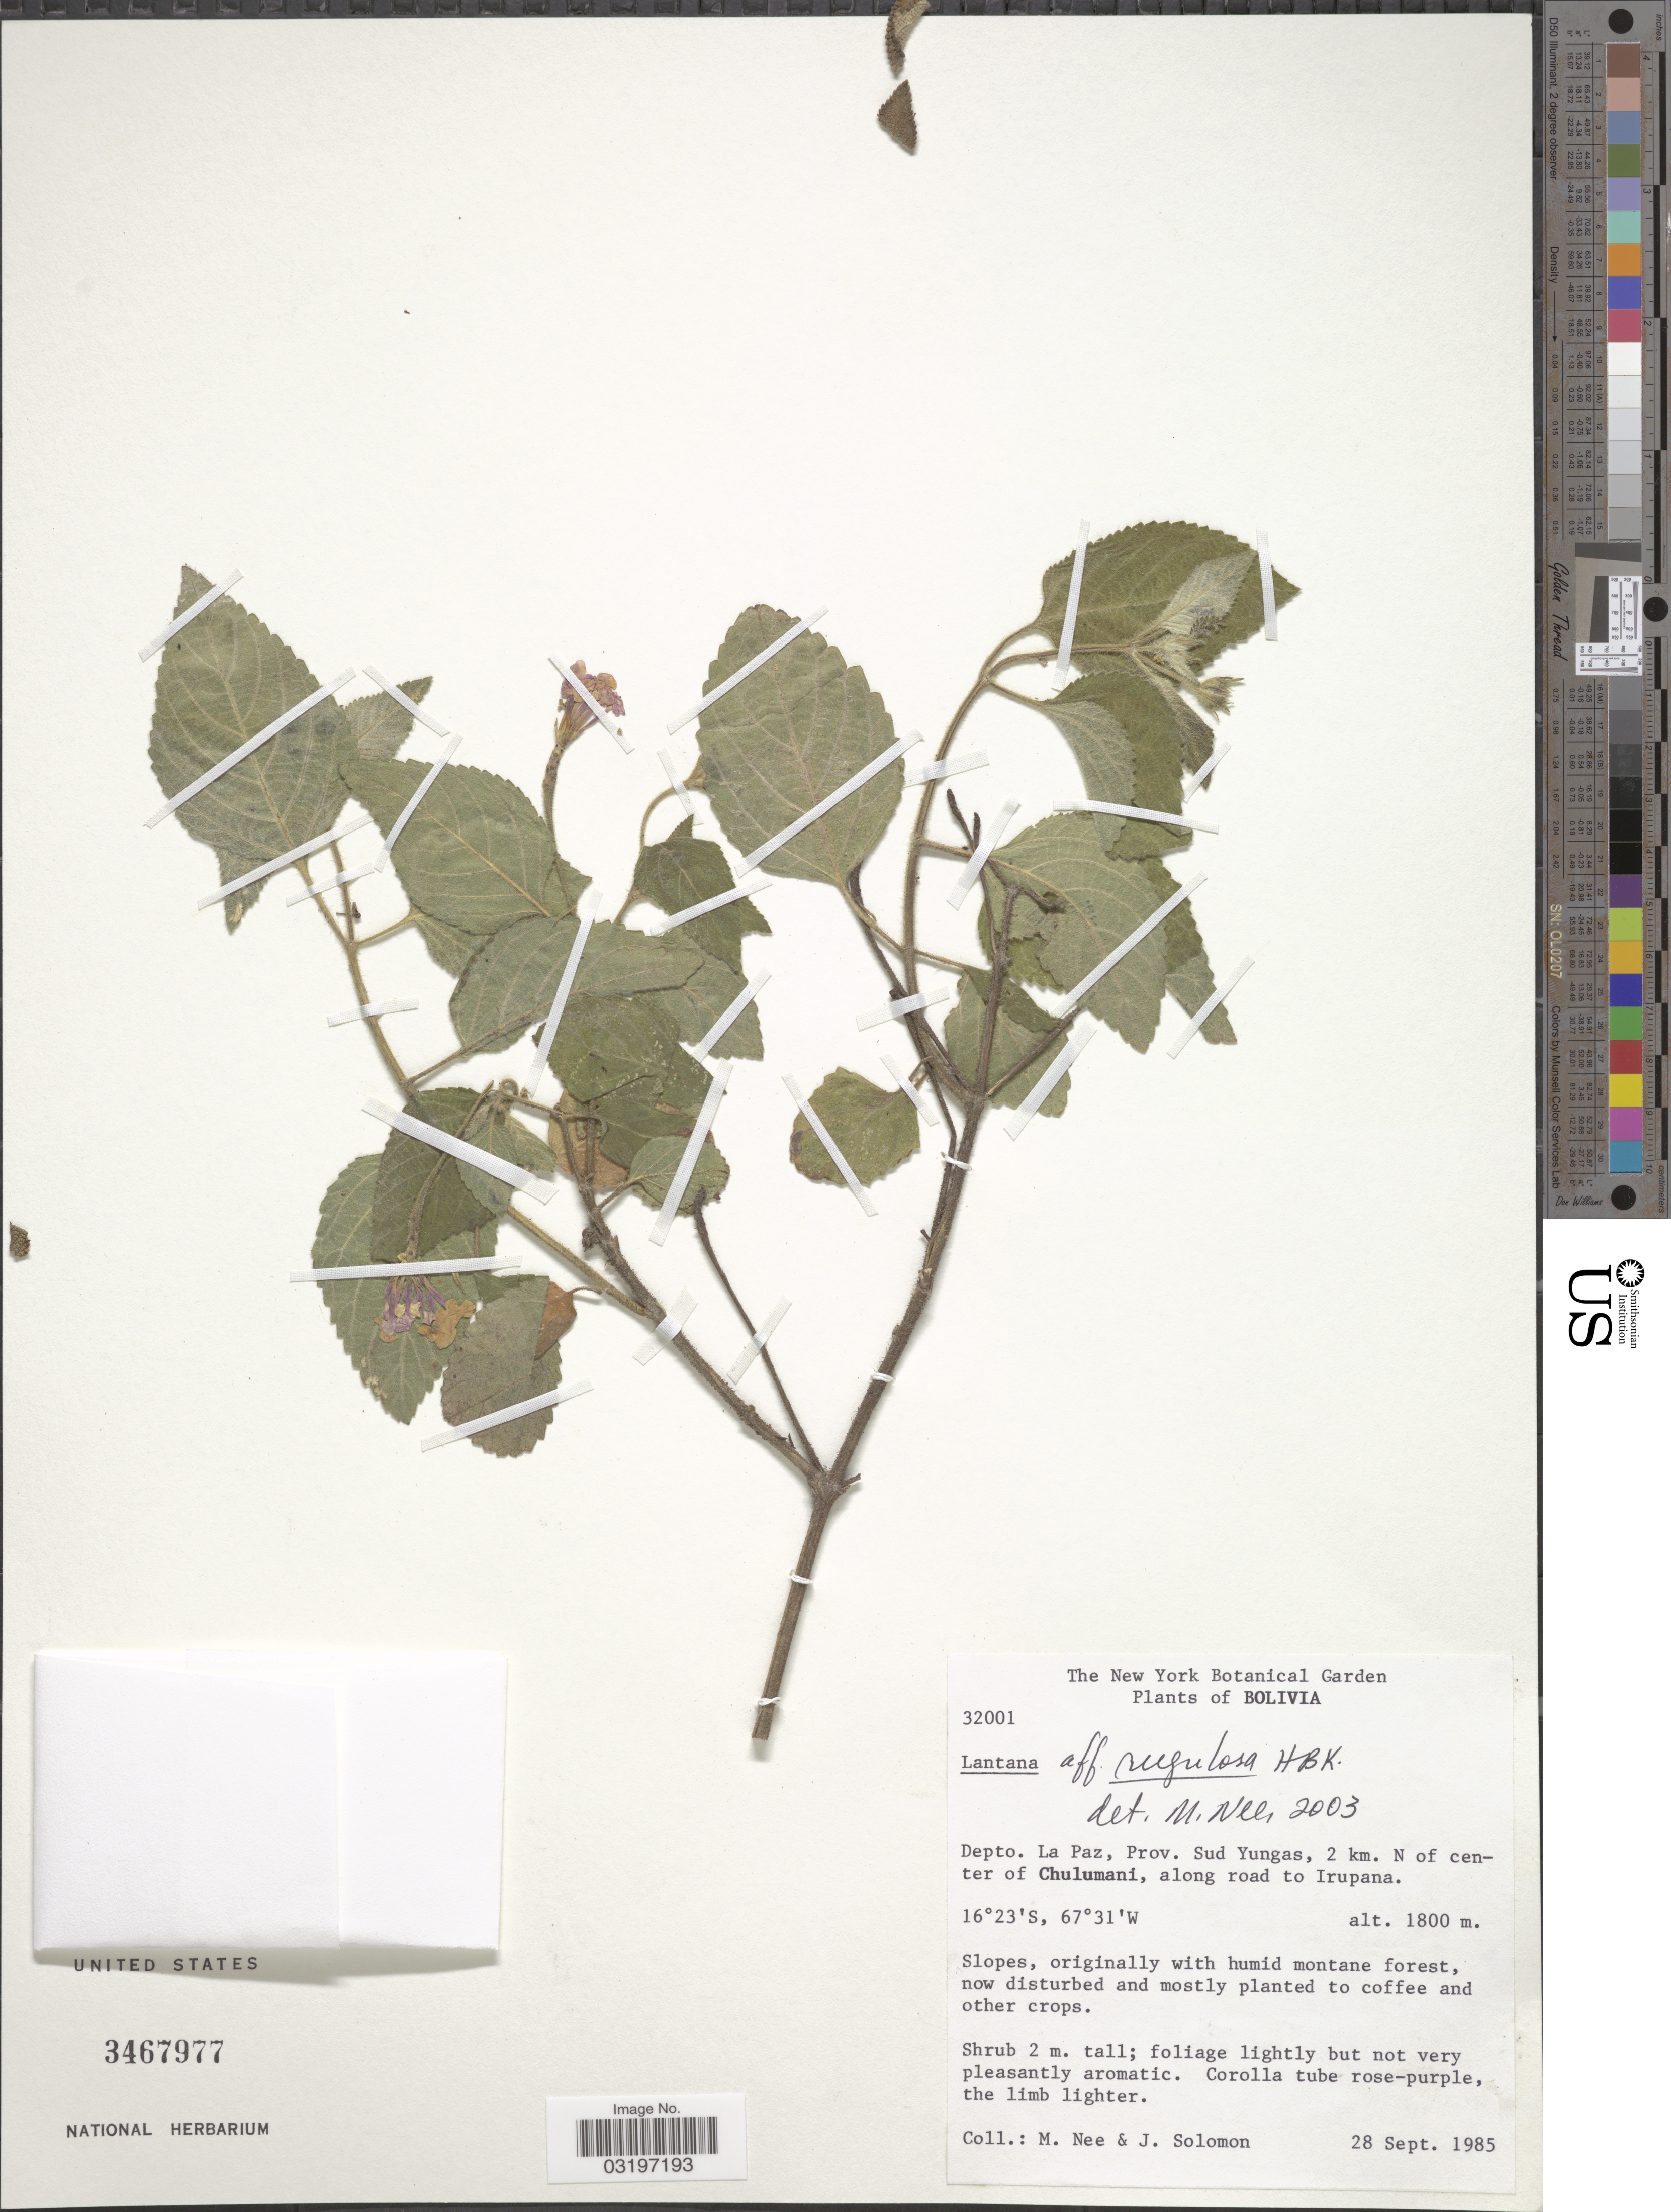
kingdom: Plantae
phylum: Tracheophyta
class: Magnoliopsida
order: Lamiales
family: Verbenaceae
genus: Lantana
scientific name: Lantana rugulosa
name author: Kunth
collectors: M. Nee & J. Solomon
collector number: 32001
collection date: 1985-09-28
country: Bolivia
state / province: La Paz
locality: Depto. La Paz, Prov. Sud Yungas, 2 km. N of center of Chulumani, along road to Irupana.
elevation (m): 1800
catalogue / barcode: US 3467977